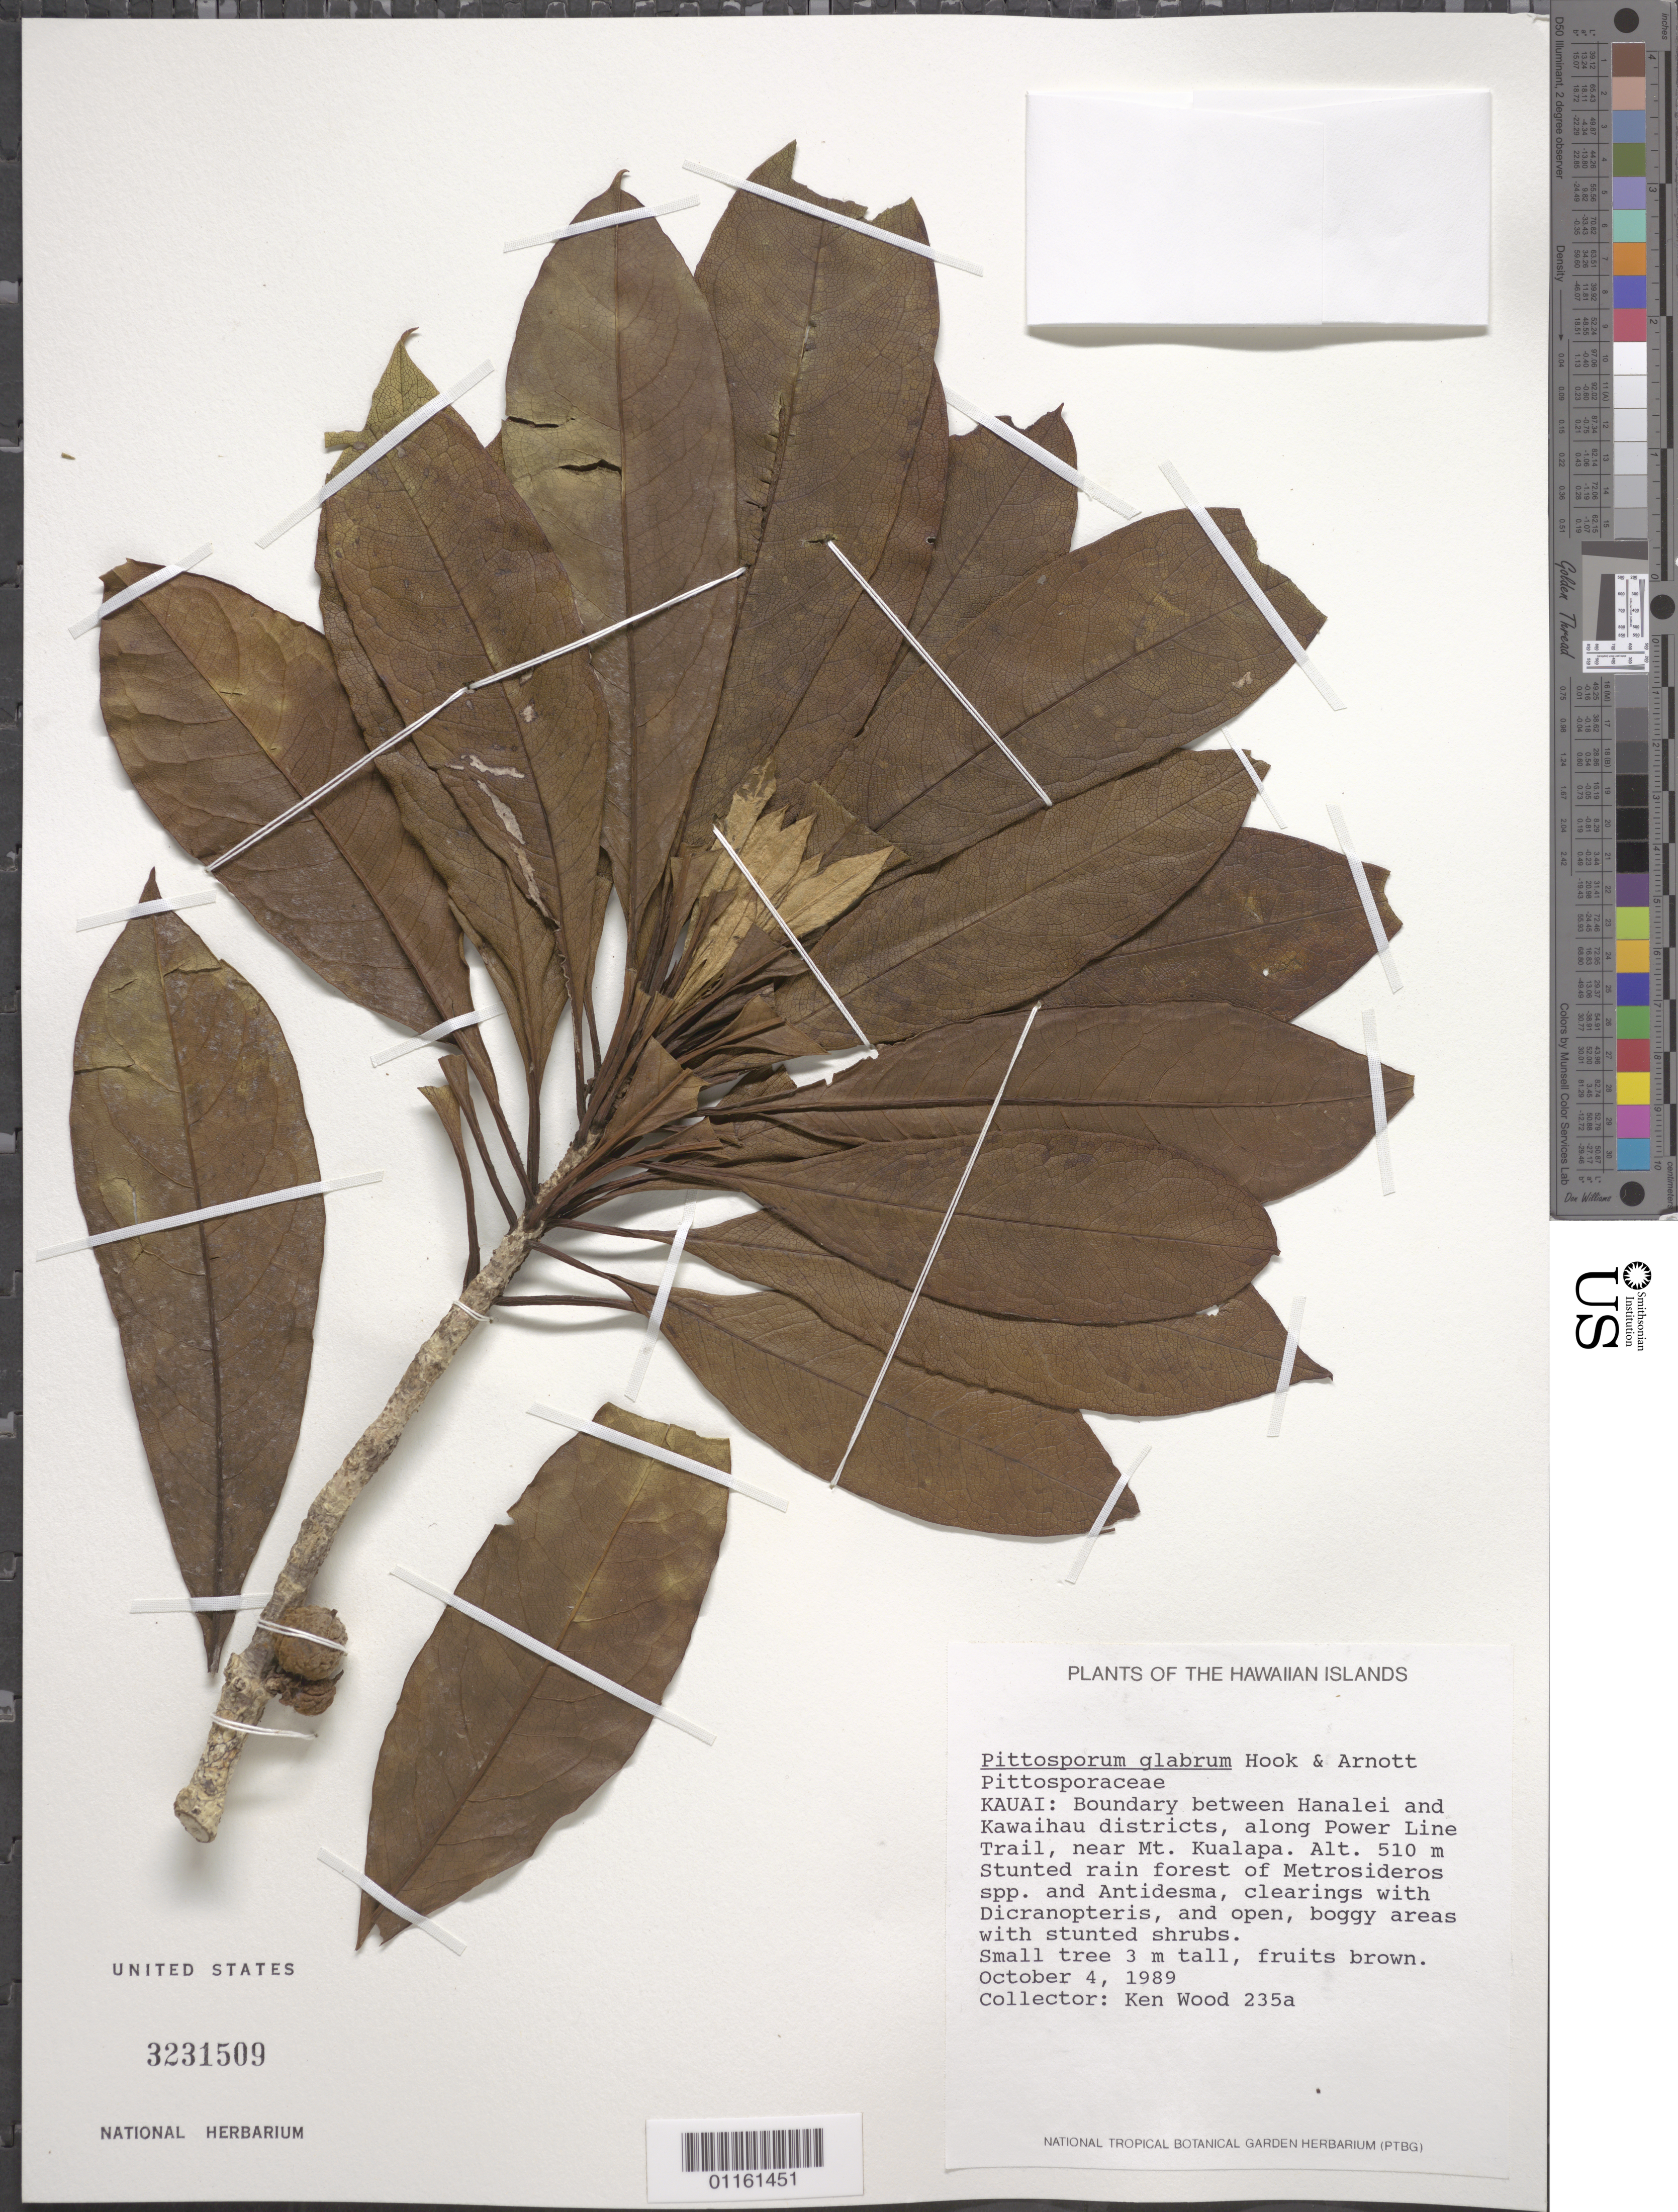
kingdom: Plantae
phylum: Tracheophyta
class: Magnoliopsida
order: Apiales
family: Pittosporaceae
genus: Pittosporum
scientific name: Pittosporum glabrum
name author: Hook. & Arn.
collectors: K. R. Wood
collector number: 235a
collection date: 1989-10-04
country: United States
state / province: Hawaii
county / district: Kaui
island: Kaua'i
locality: Boundary between Hanalei and Kawaihau districts, along Power Line Trail, near Mt. Kualapa.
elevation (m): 510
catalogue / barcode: US 3231509